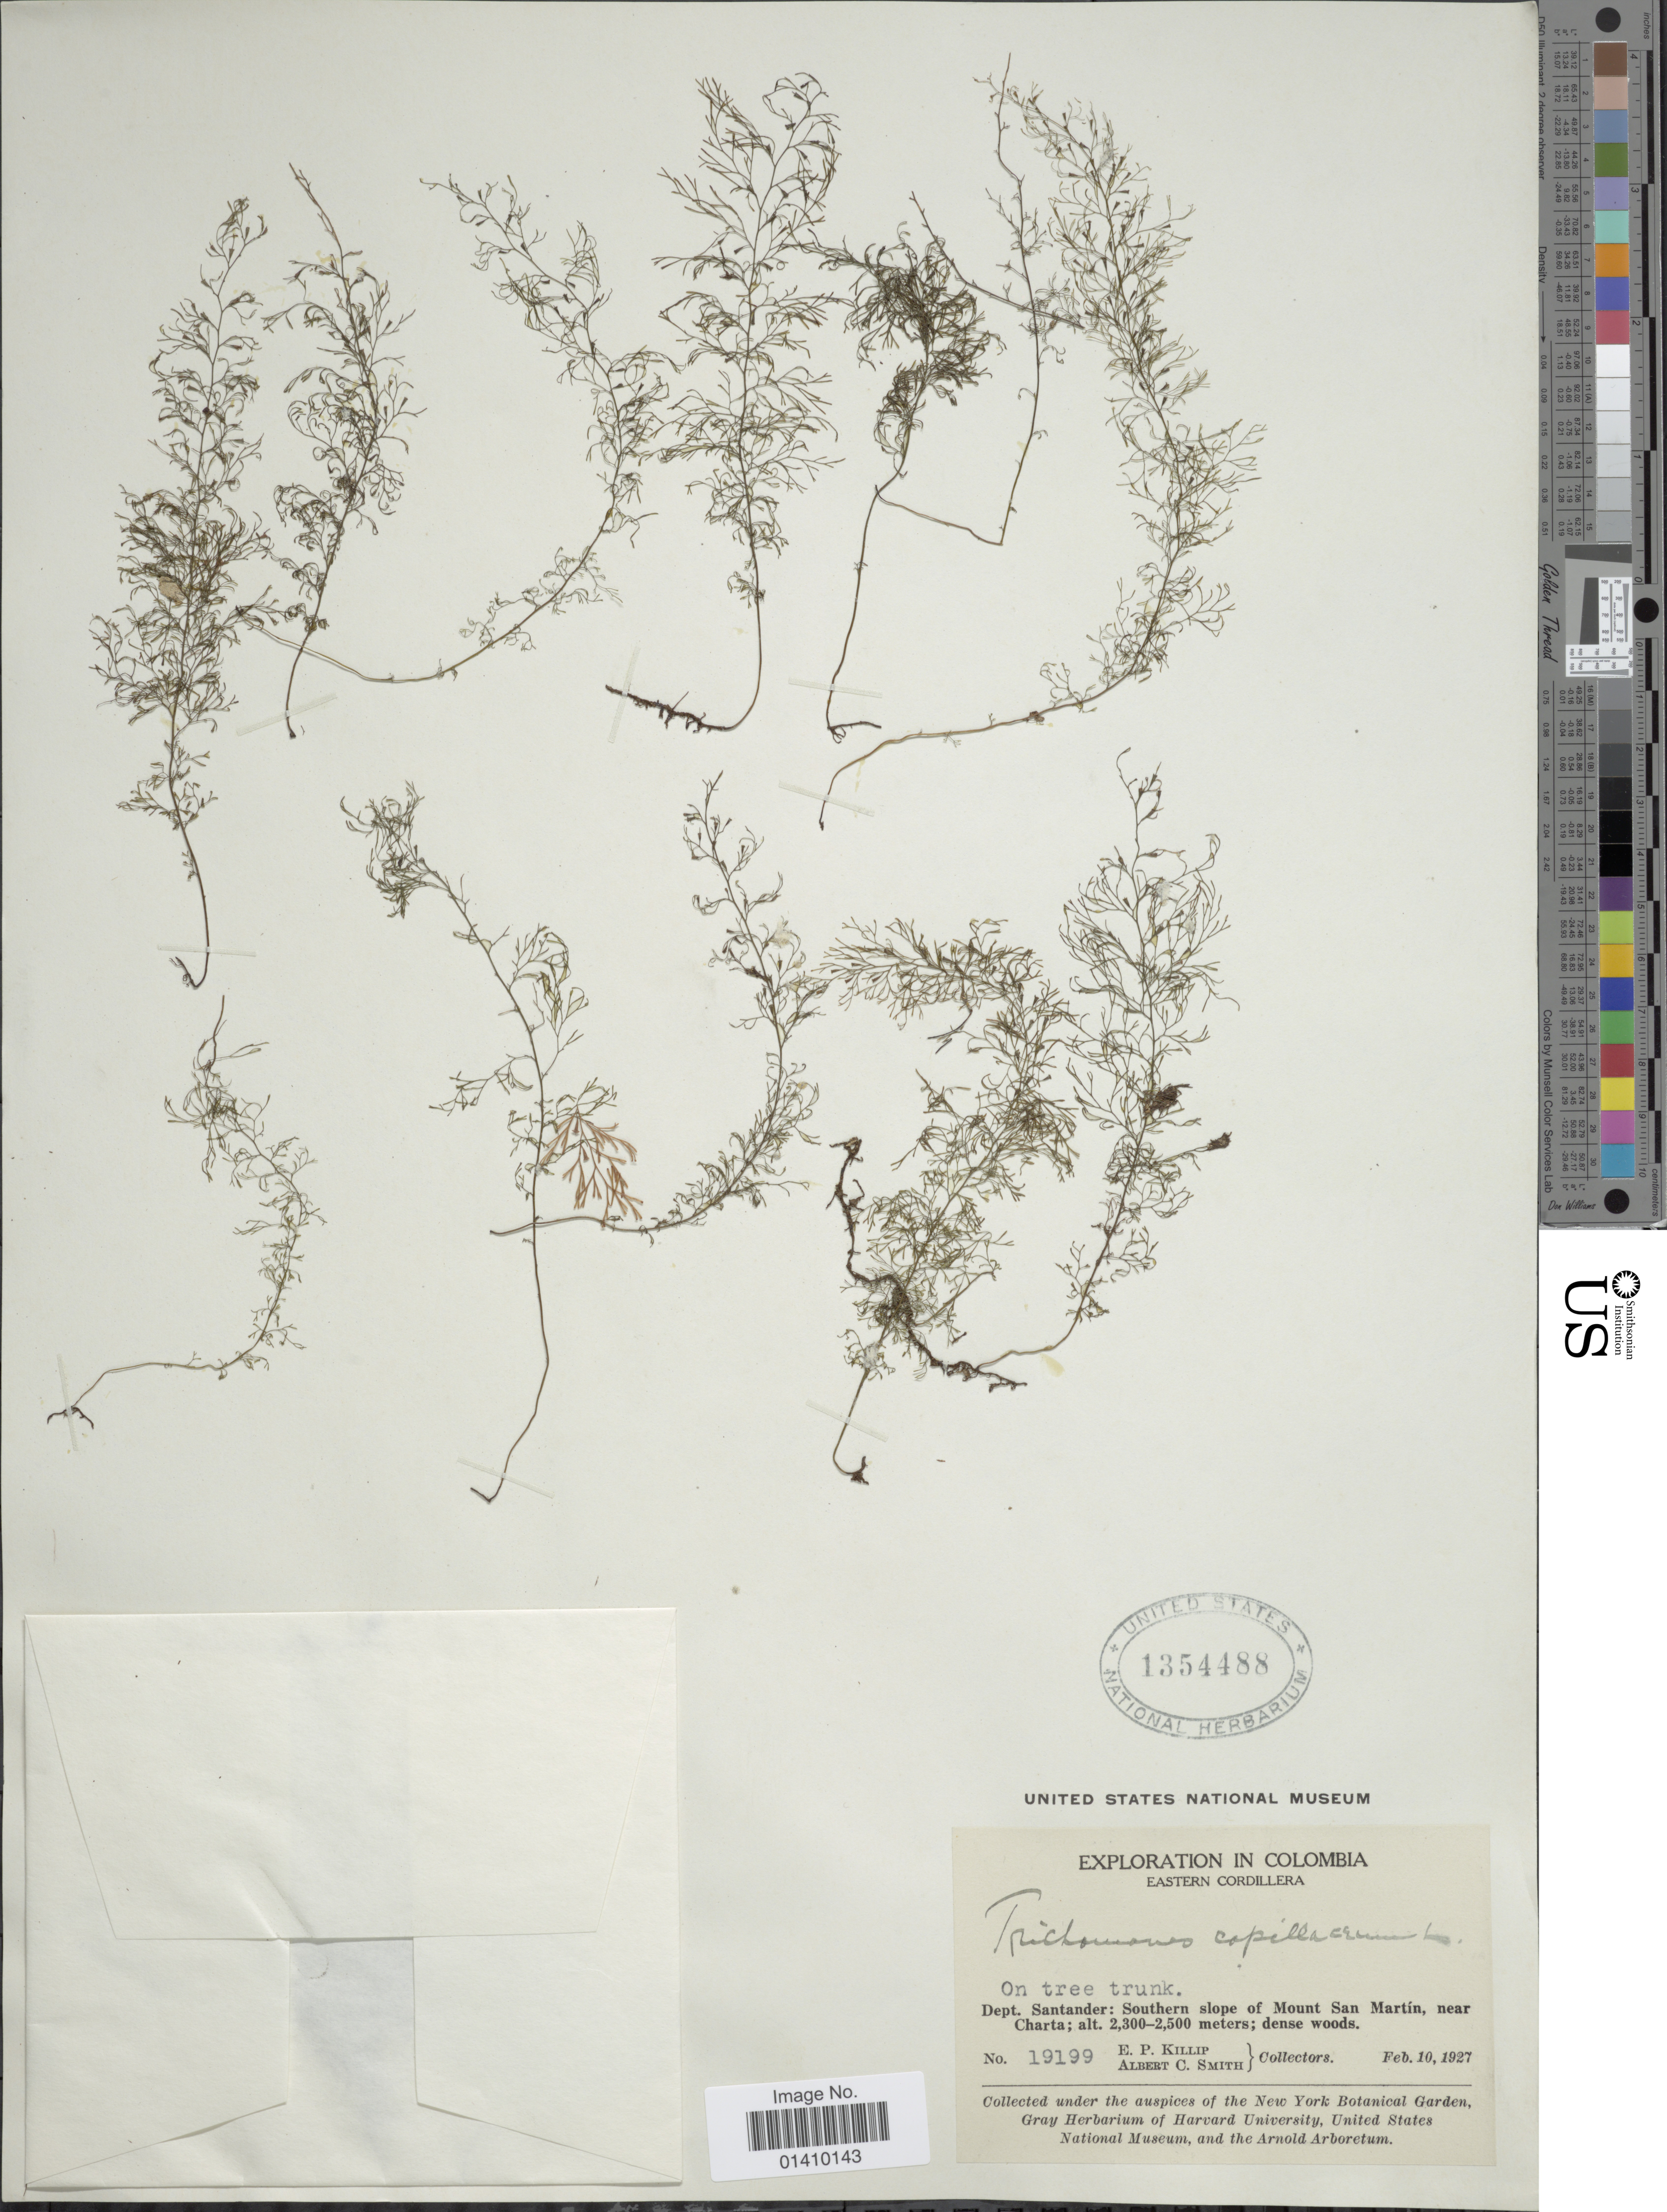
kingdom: Plantae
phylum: Tracheophyta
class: Polypodiopsida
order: Hymenophyllales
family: Hymenophyllaceae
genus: Polyphlebium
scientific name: Polyphlebium capillaceum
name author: (L.) Ebihara & Dubuisson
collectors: E. P. Killip & A. C. Smith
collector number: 19199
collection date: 1927-02-10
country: Colombia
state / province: Santander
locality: Eastern Cordillera. Southern slope of Mount San Martin, near Charta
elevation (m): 2300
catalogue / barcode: US 1354488